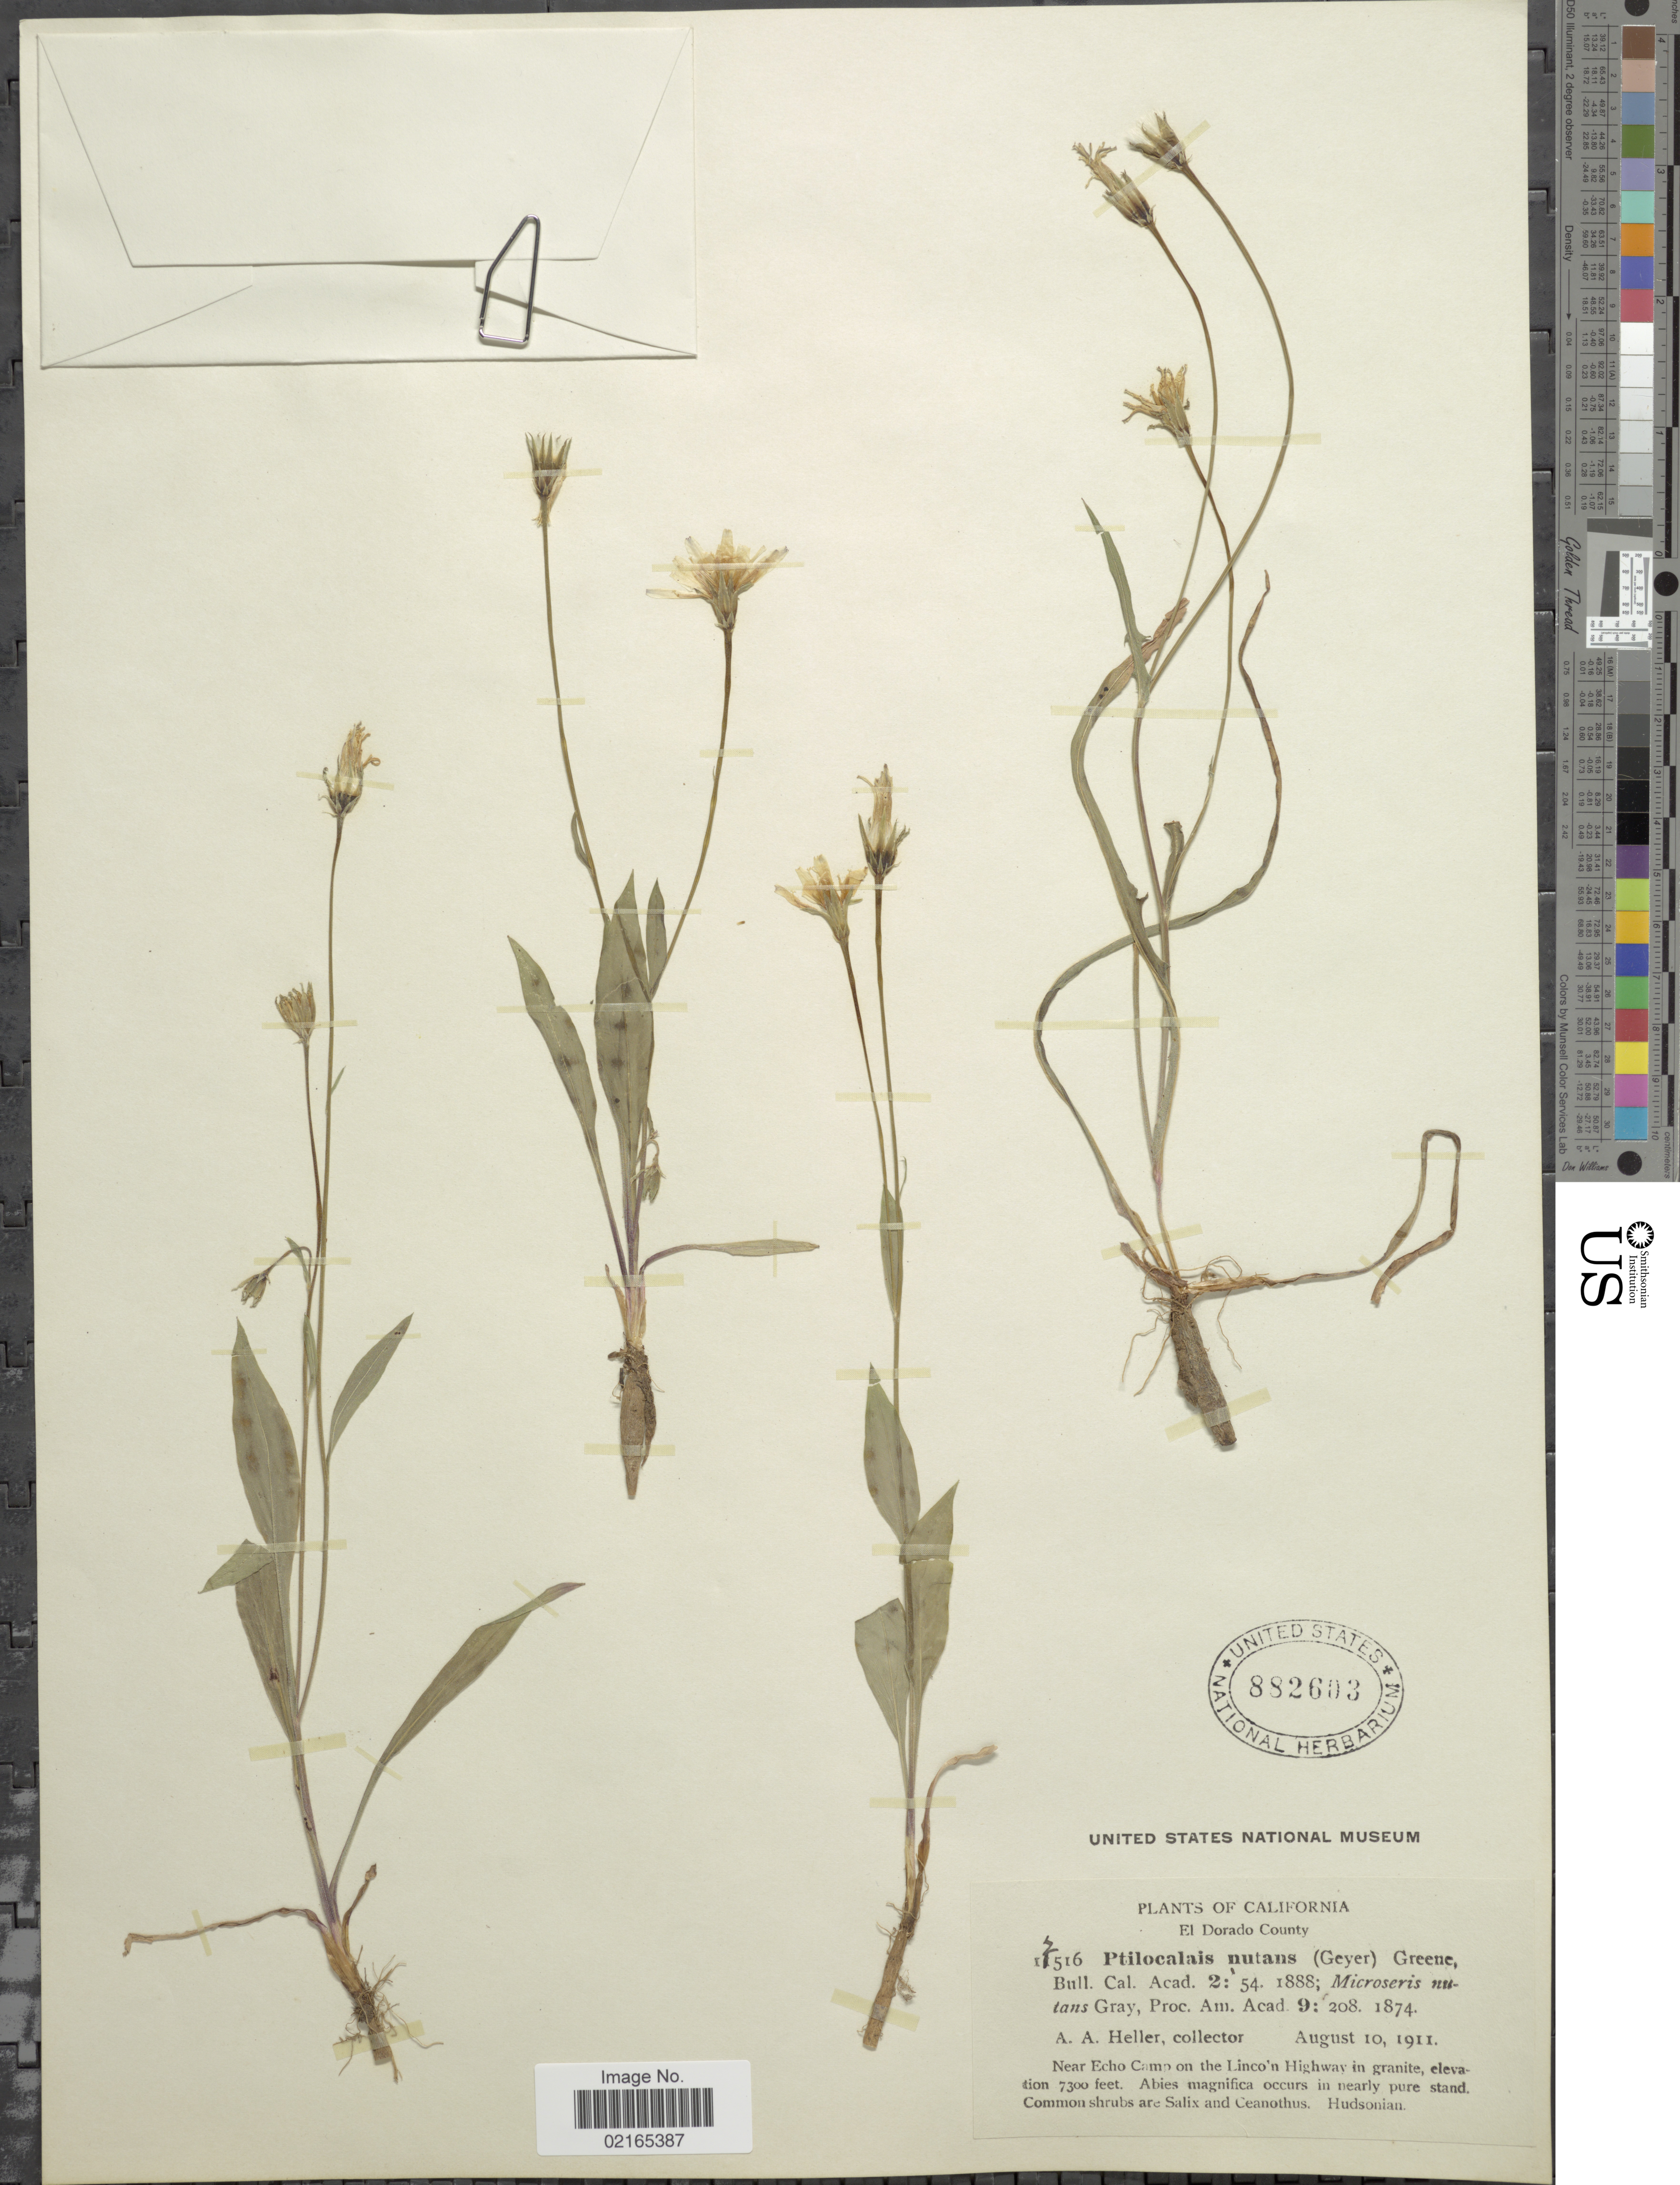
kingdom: Plantae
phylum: Tracheophyta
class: Magnoliopsida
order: Asterales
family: Asteraceae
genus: Microseris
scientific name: Microseris nutans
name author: (Hook.) Sch. Bip.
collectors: A. A. Heller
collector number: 12516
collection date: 1911-08-10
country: United States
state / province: California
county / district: El Dorado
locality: El Dorado County, near Echo Camp on the Lincoln Highway in granite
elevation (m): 2225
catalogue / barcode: US 882603